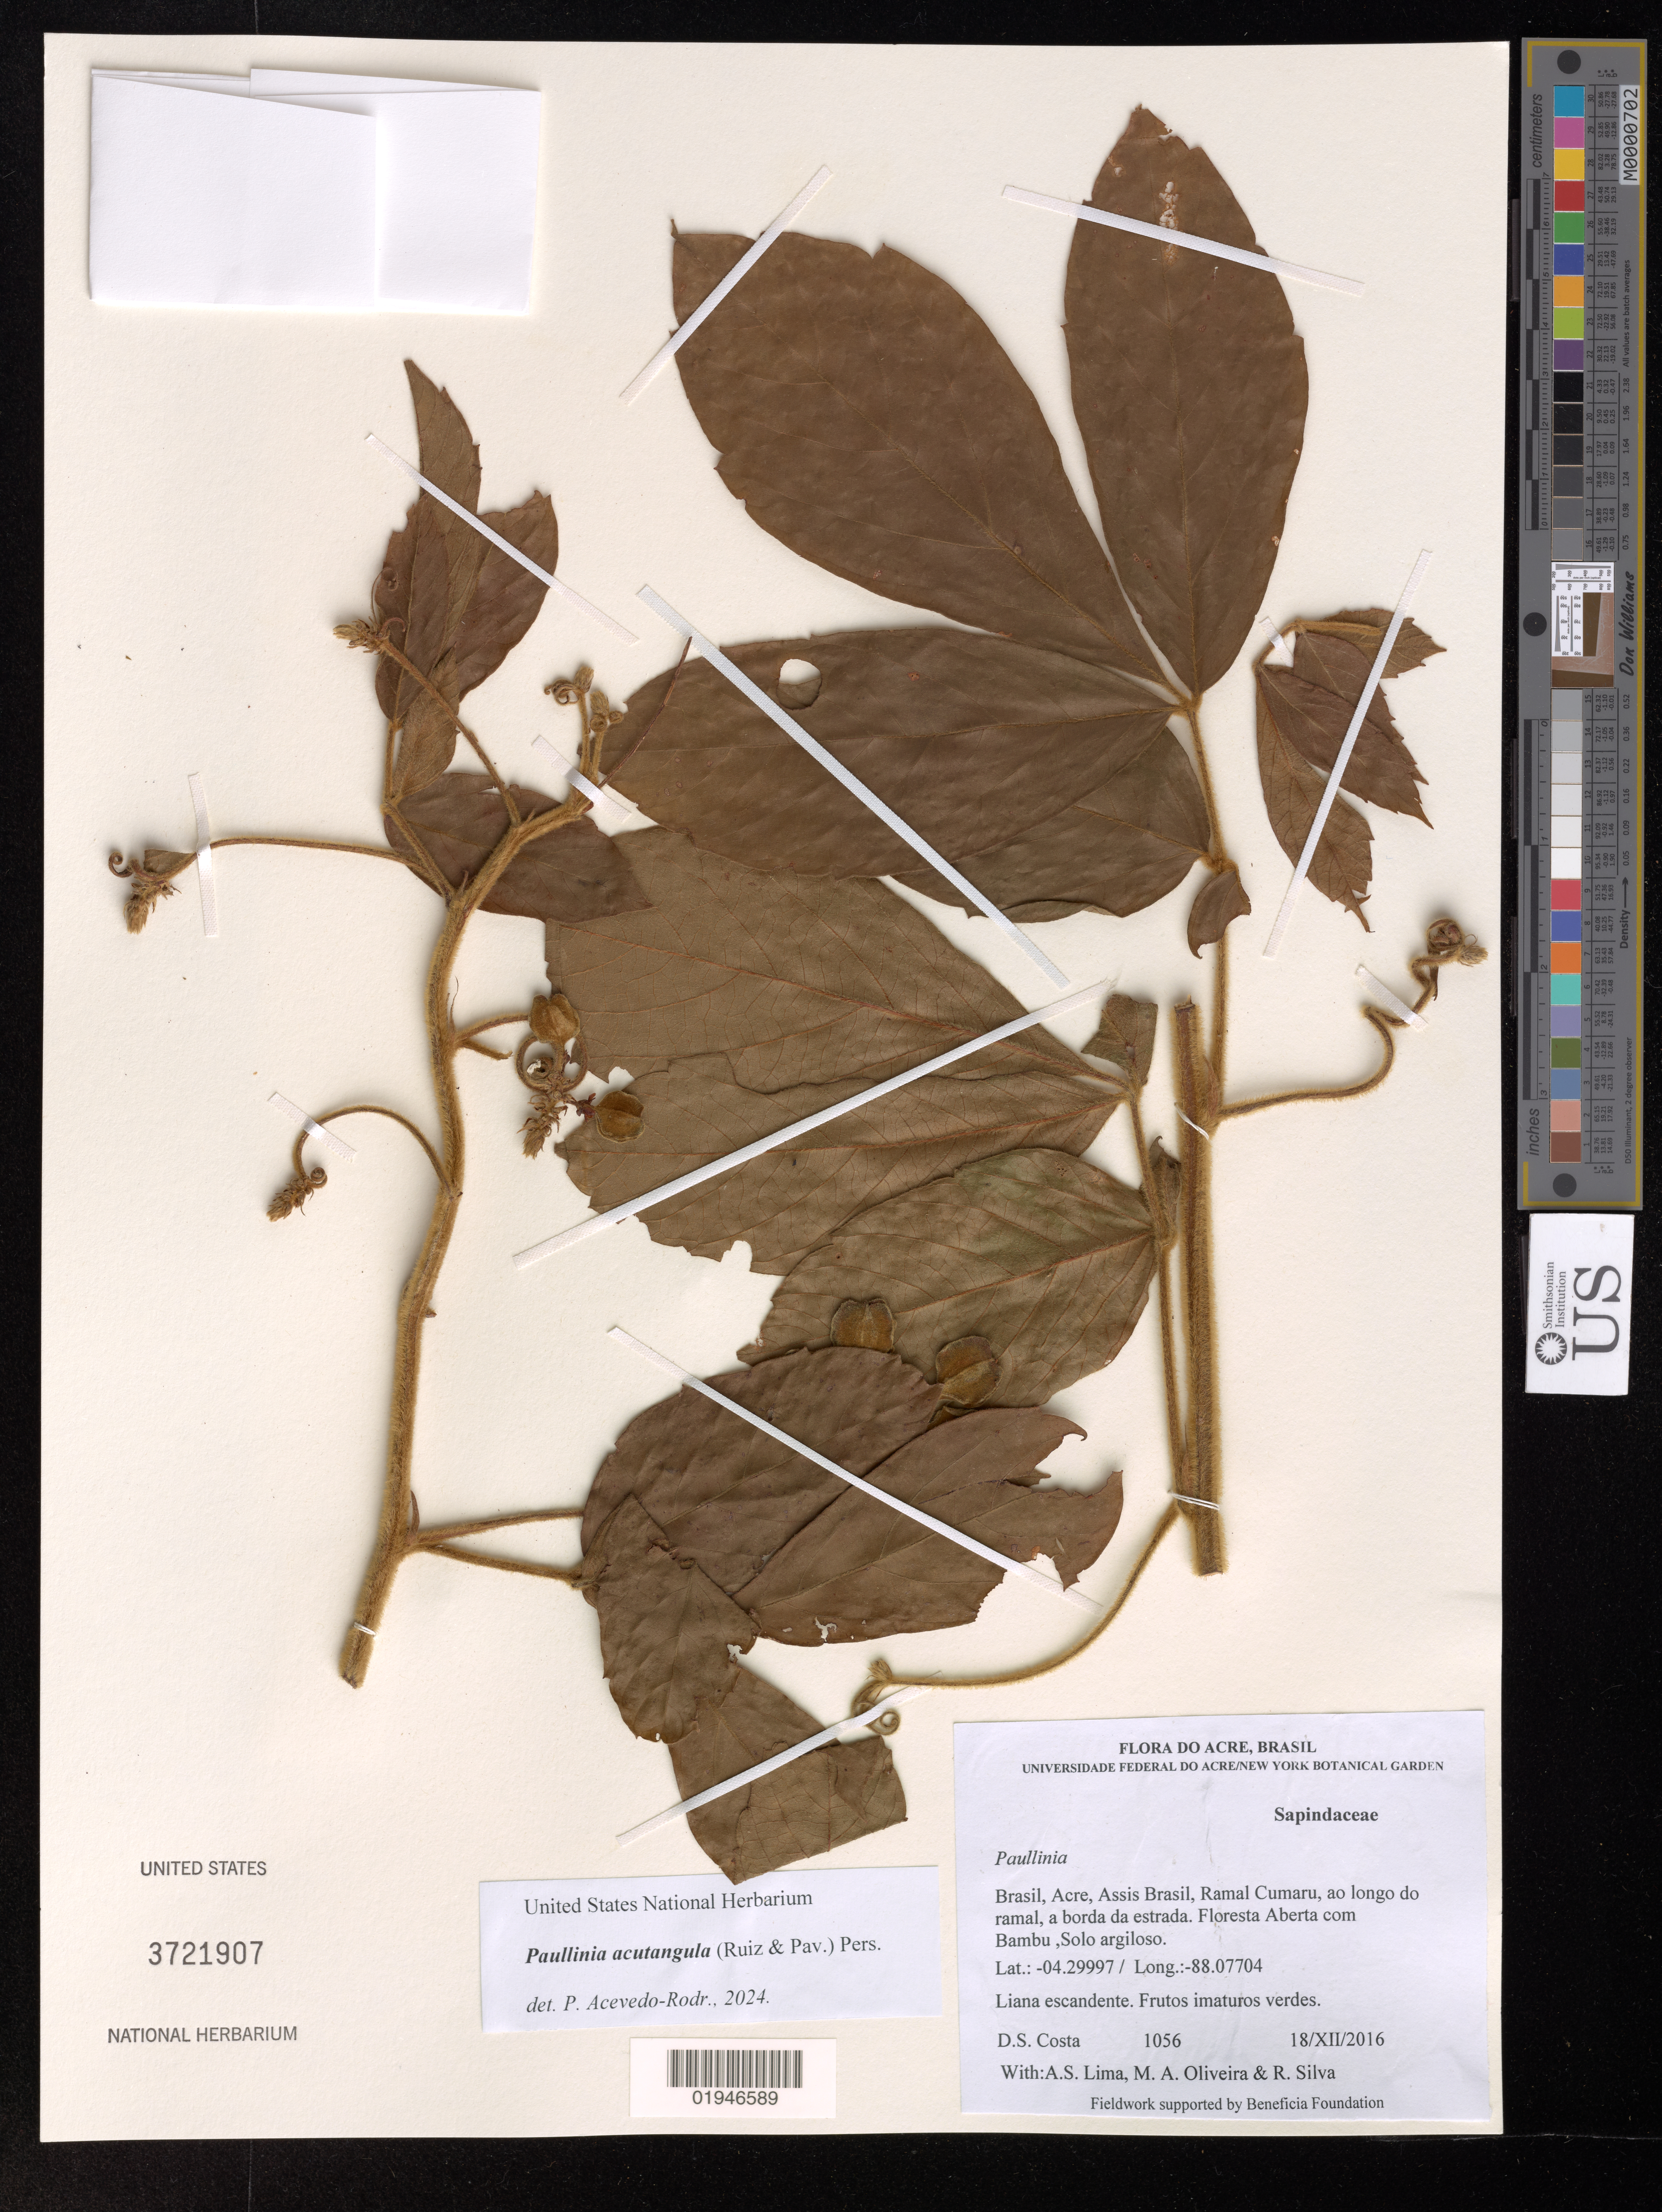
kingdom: Plantae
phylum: Tracheophyta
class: Magnoliopsida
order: Sapindales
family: Sapindaceae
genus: Paullinia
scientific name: Paullinia acutangula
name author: (Ruiz & Pav.) Pers.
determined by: Acevedo-Rodriguez, P., (US), Smithsonian Institution - National Museum of Natural History (UNITED STATES)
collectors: D. Costa, A. Lima, M. A. Oliveira & R. Silva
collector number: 1056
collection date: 2016-12-18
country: Brazil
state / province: Acre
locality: Assis Brasil, Ramal Cumaru, ao longo do ramal, a borda estrada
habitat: Floresta aberta com Bambu. Solo argilosos, ao longo do ramal, a borda estrada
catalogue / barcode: US 3721907